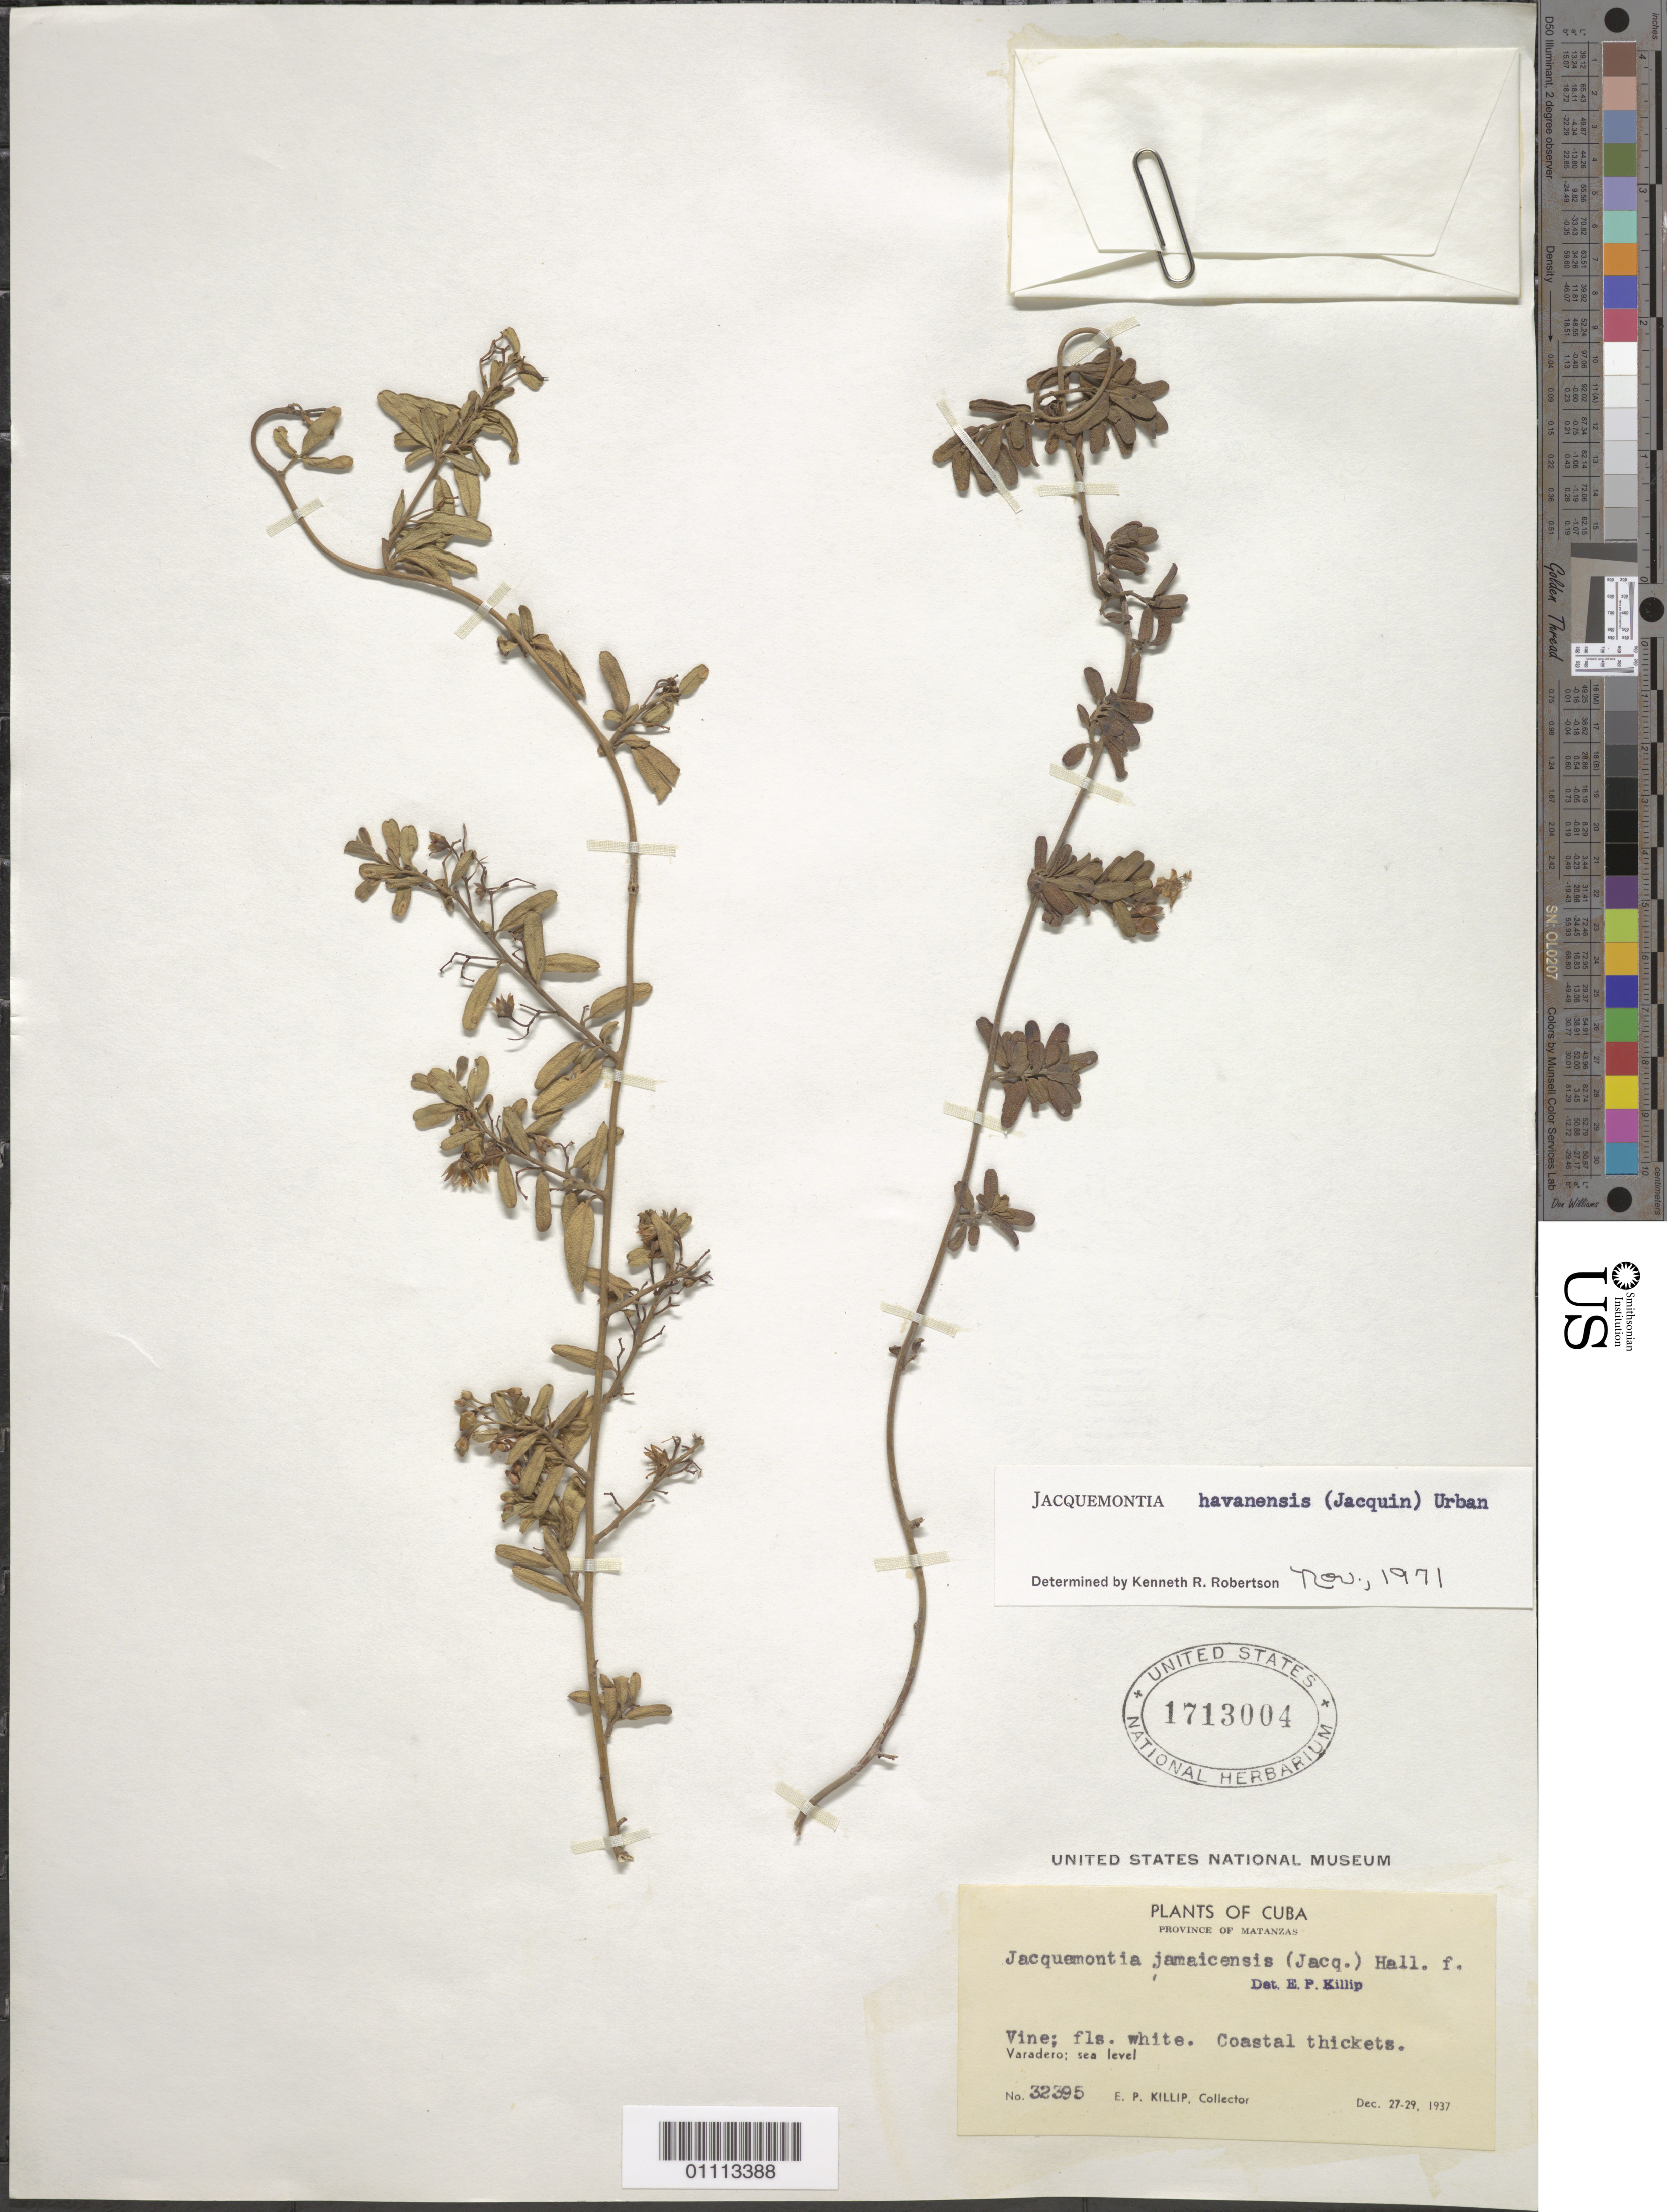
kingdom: Plantae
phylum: Tracheophyta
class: Magnoliopsida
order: Solanales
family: Convolvulaceae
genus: Jacquemontia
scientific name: Jacquemontia havanensis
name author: (Jacq.) Urb.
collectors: E. P. Killip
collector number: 32395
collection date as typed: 27 Dec 1937 to 29 Dec 1937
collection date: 1937-12-27/1937-12-29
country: Cuba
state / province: Matanzas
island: Cuba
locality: Varadero, sea level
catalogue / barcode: US 1713004